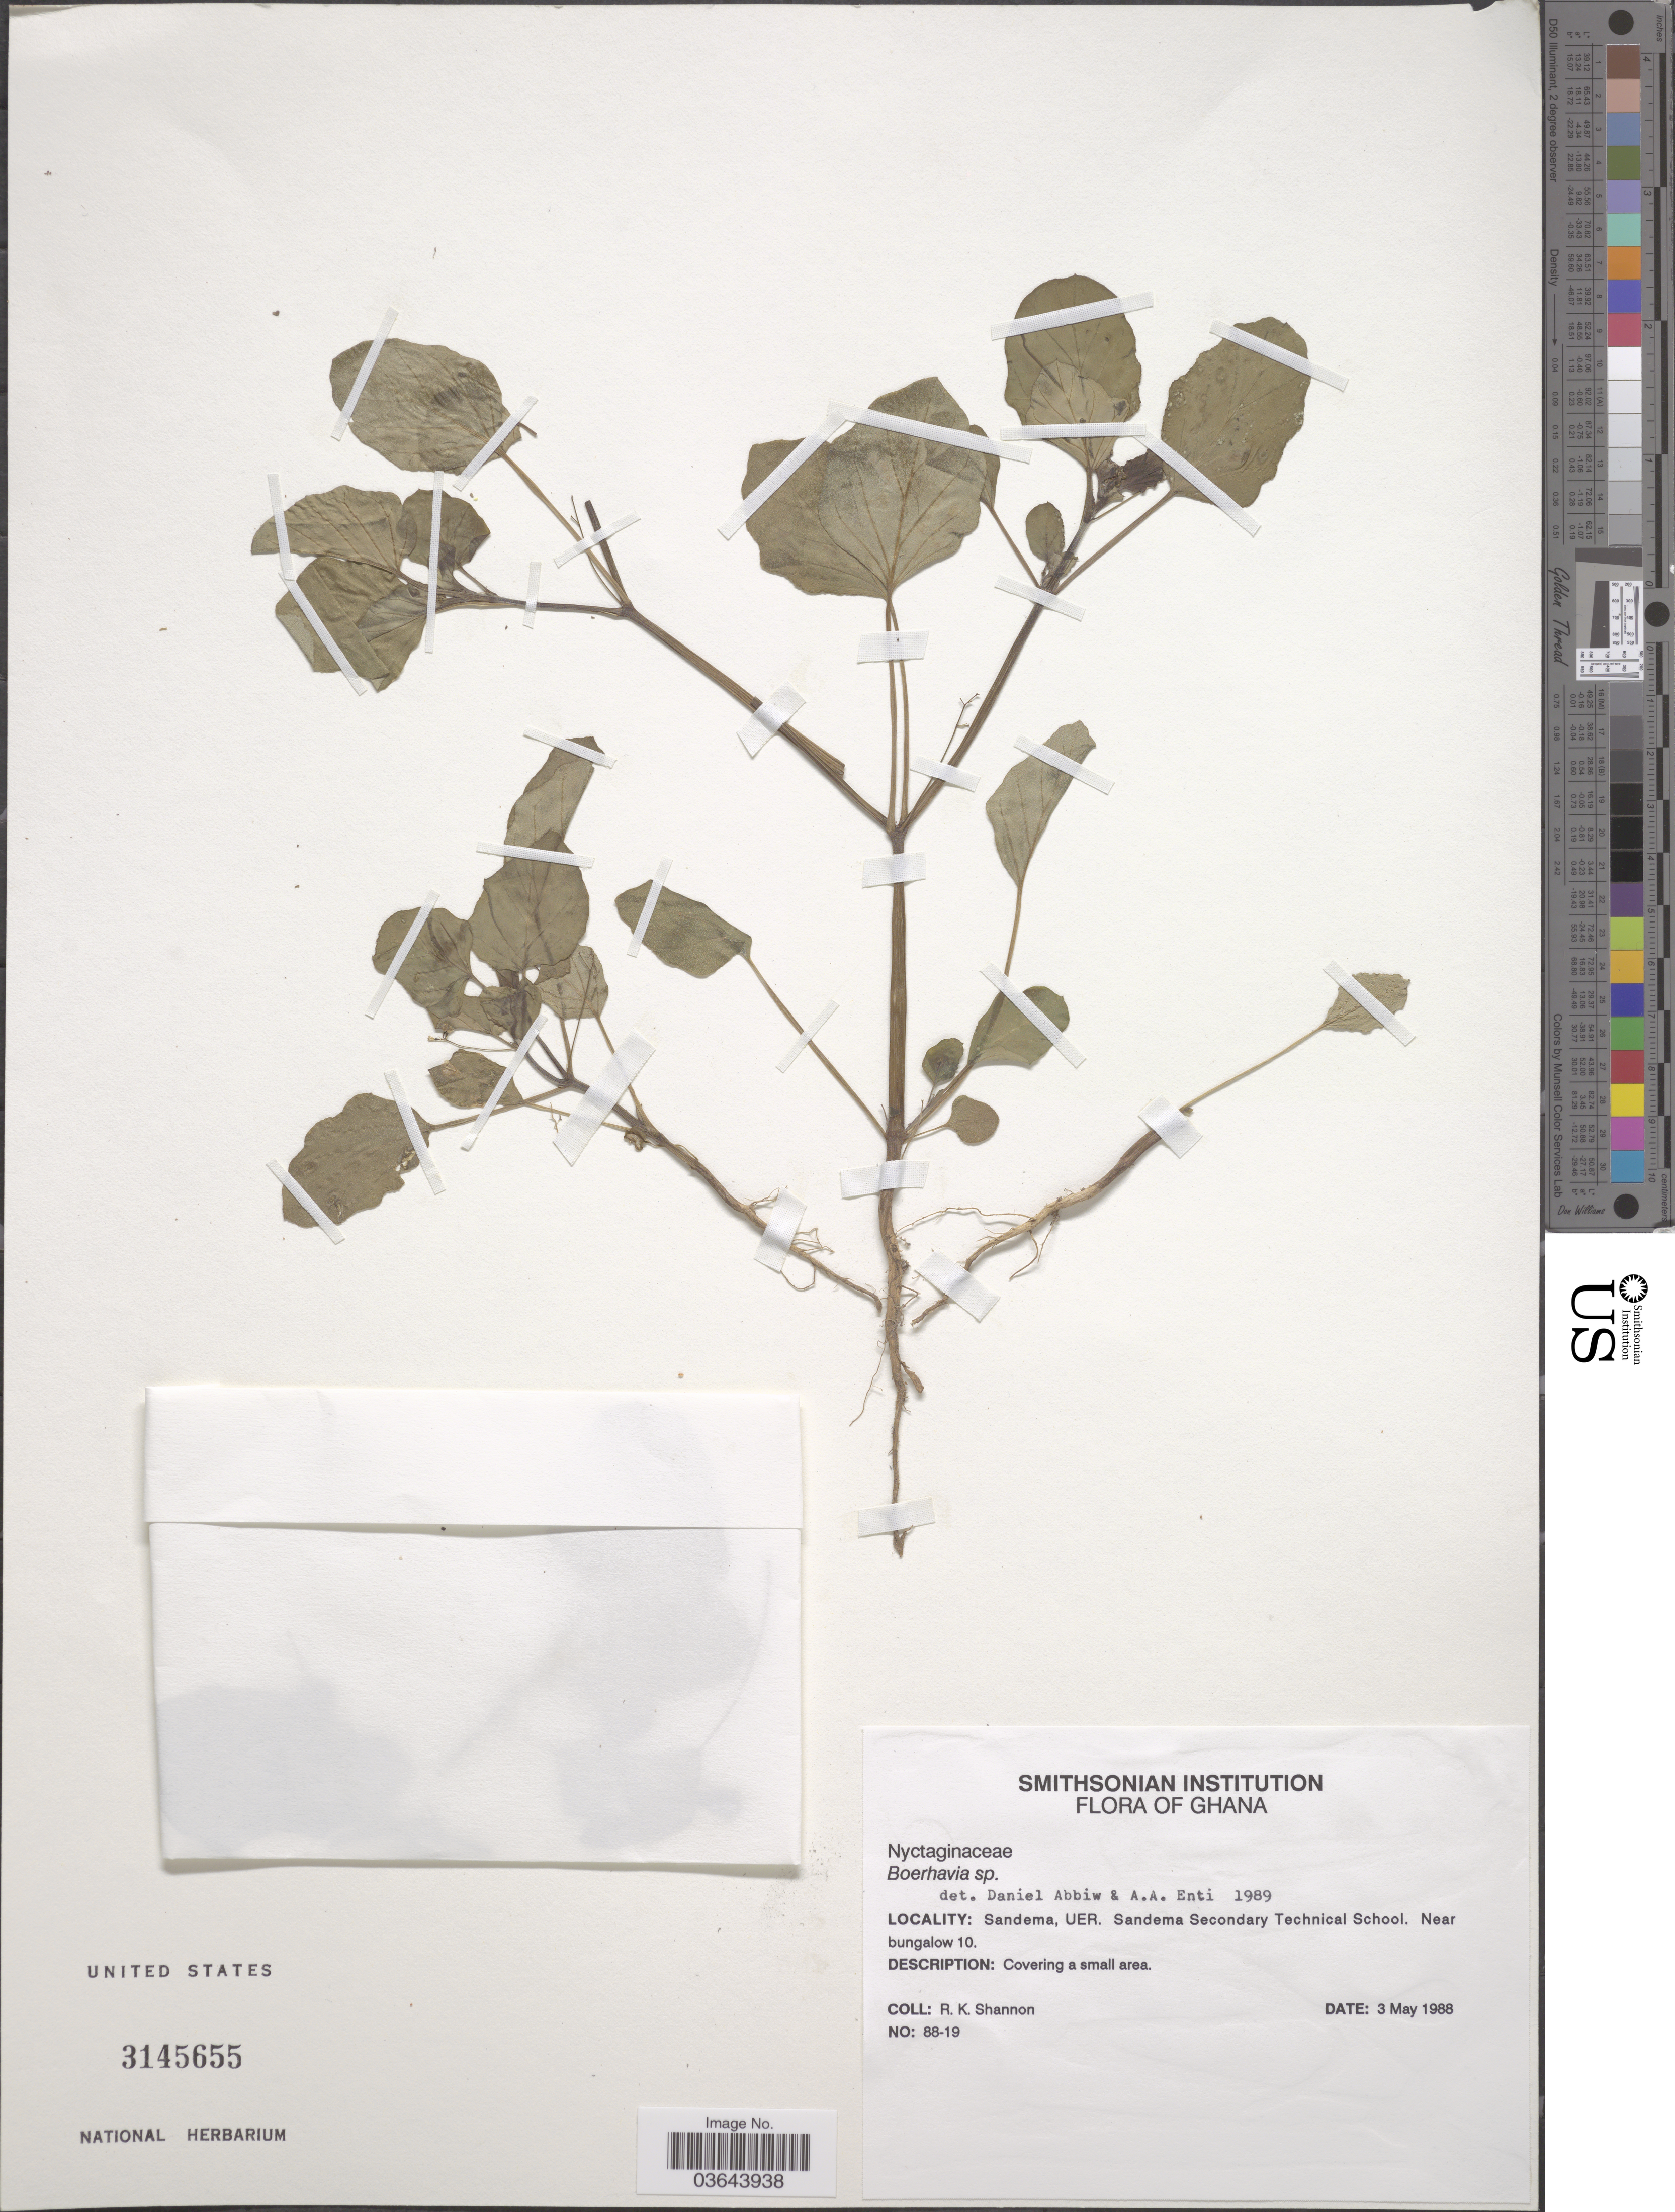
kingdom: Plantae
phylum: Tracheophyta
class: Magnoliopsida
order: Caryophyllales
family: Nyctaginaceae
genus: Boerhavia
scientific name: Boerhavia sp.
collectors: R. Shannon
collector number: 88-19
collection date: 1988-05-03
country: Ghana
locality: Sandema, UER. Sandema Secondary Technical School. Near bungalow 10.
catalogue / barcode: US 3145655